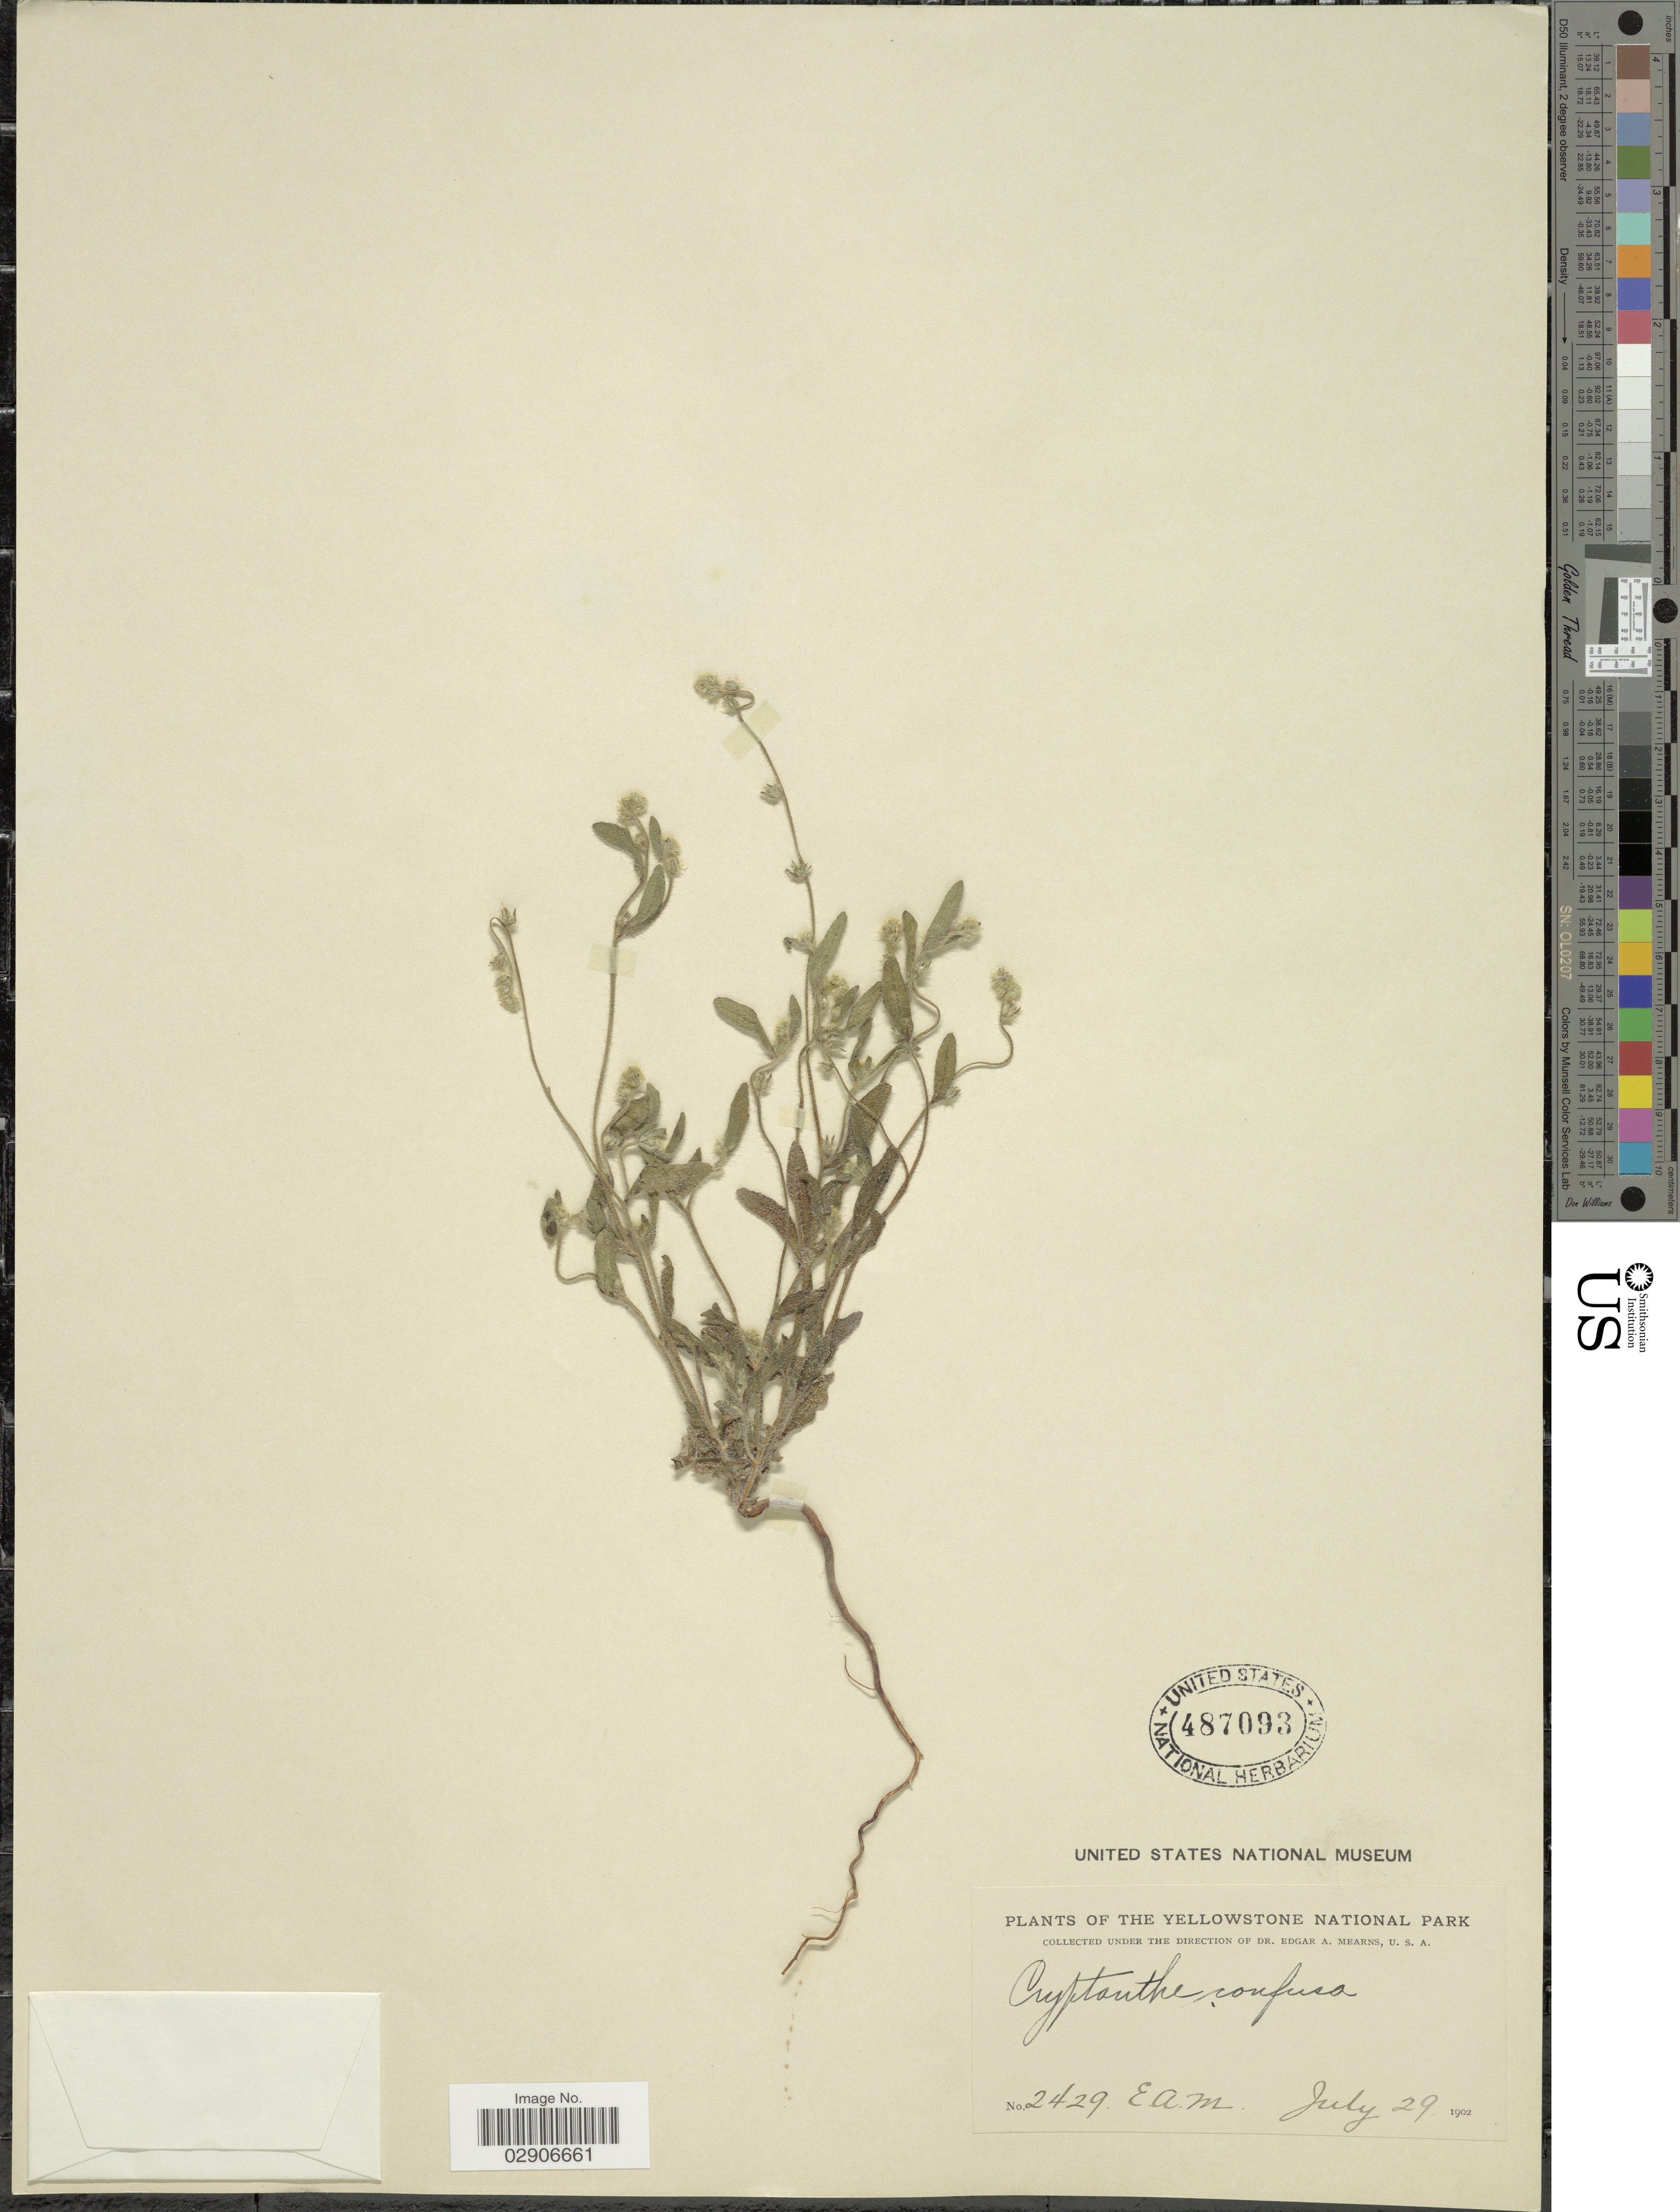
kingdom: Plantae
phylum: Tracheophyta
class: Magnoliopsida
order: Boraginales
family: Boraginaceae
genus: Cryptantha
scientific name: Cryptantha affinis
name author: (A. Gray) Greene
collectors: E. A. Mearns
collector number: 2429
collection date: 1902-07-29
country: United States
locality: The Yellowstone National Park.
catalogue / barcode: US 487093